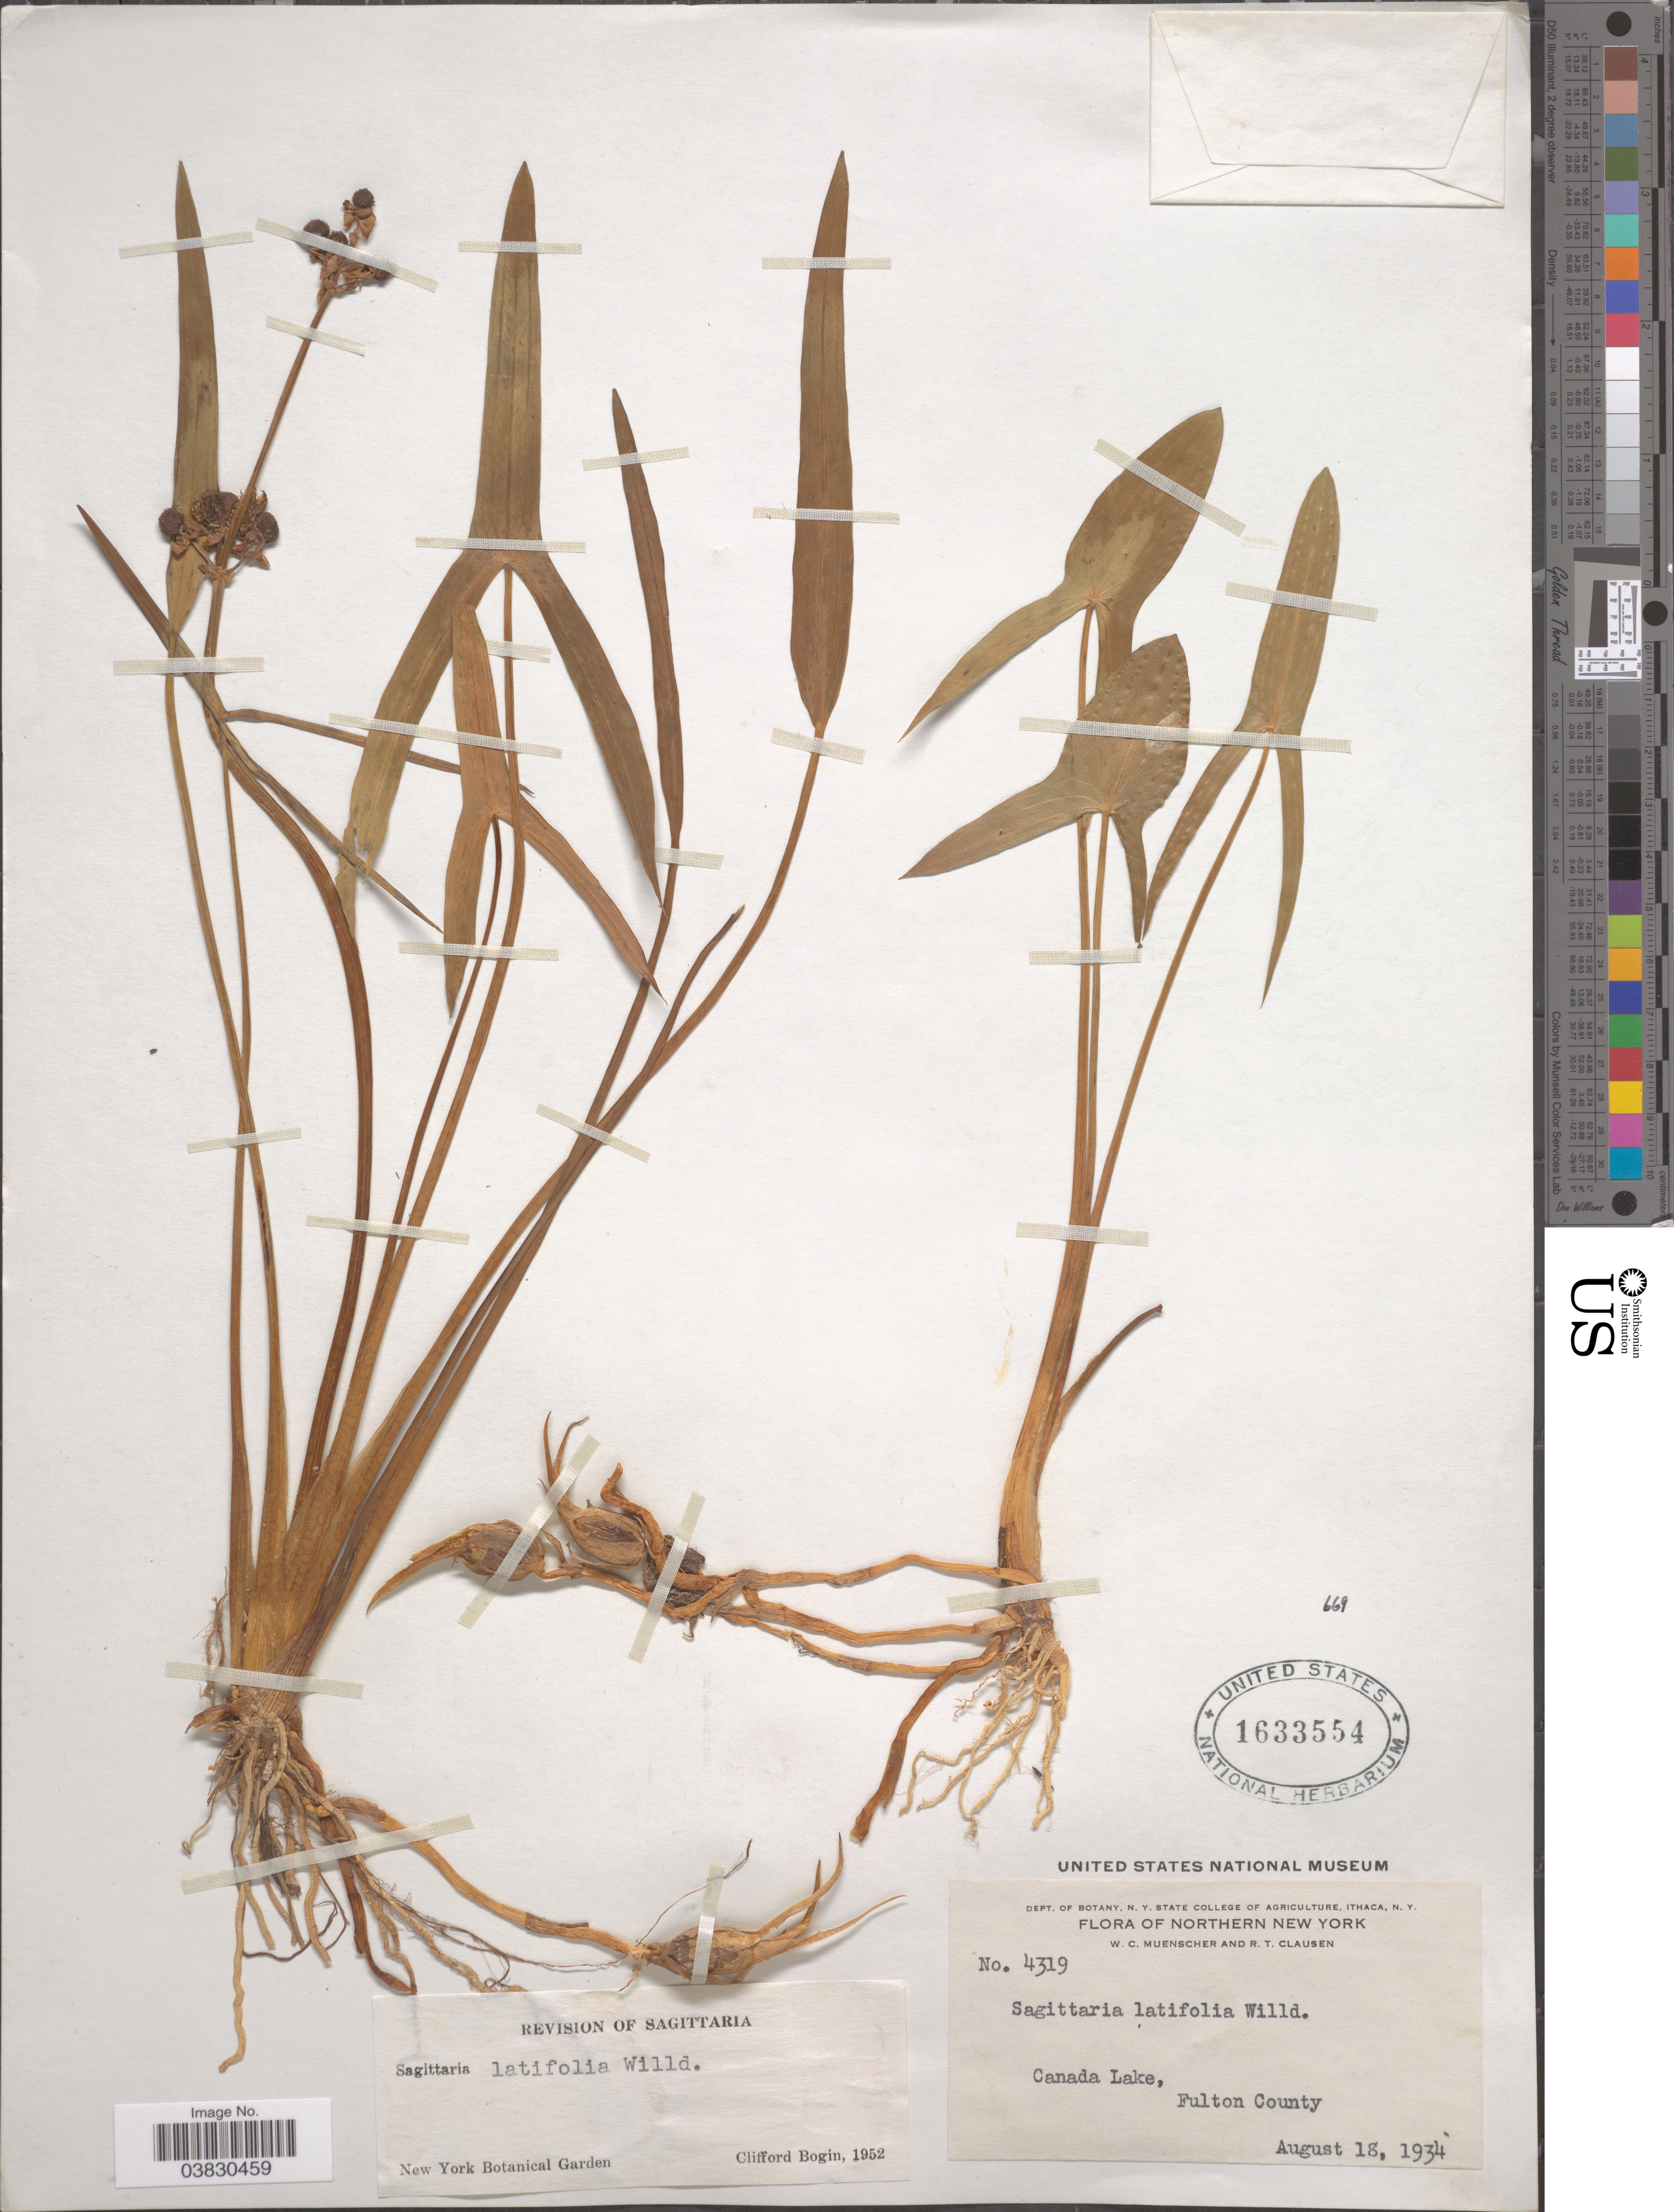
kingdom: Plantae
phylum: Tracheophyta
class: Liliopsida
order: Alismatales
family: Alismataceae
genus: Sagittaria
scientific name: Sagittaria latifolia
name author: Willd.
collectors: W. Muenscher & R. T. Clausen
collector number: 4319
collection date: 1934-08-18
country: United States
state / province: New York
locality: Northern New York. Canada Lake, Fulton County.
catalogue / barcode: US 1633554